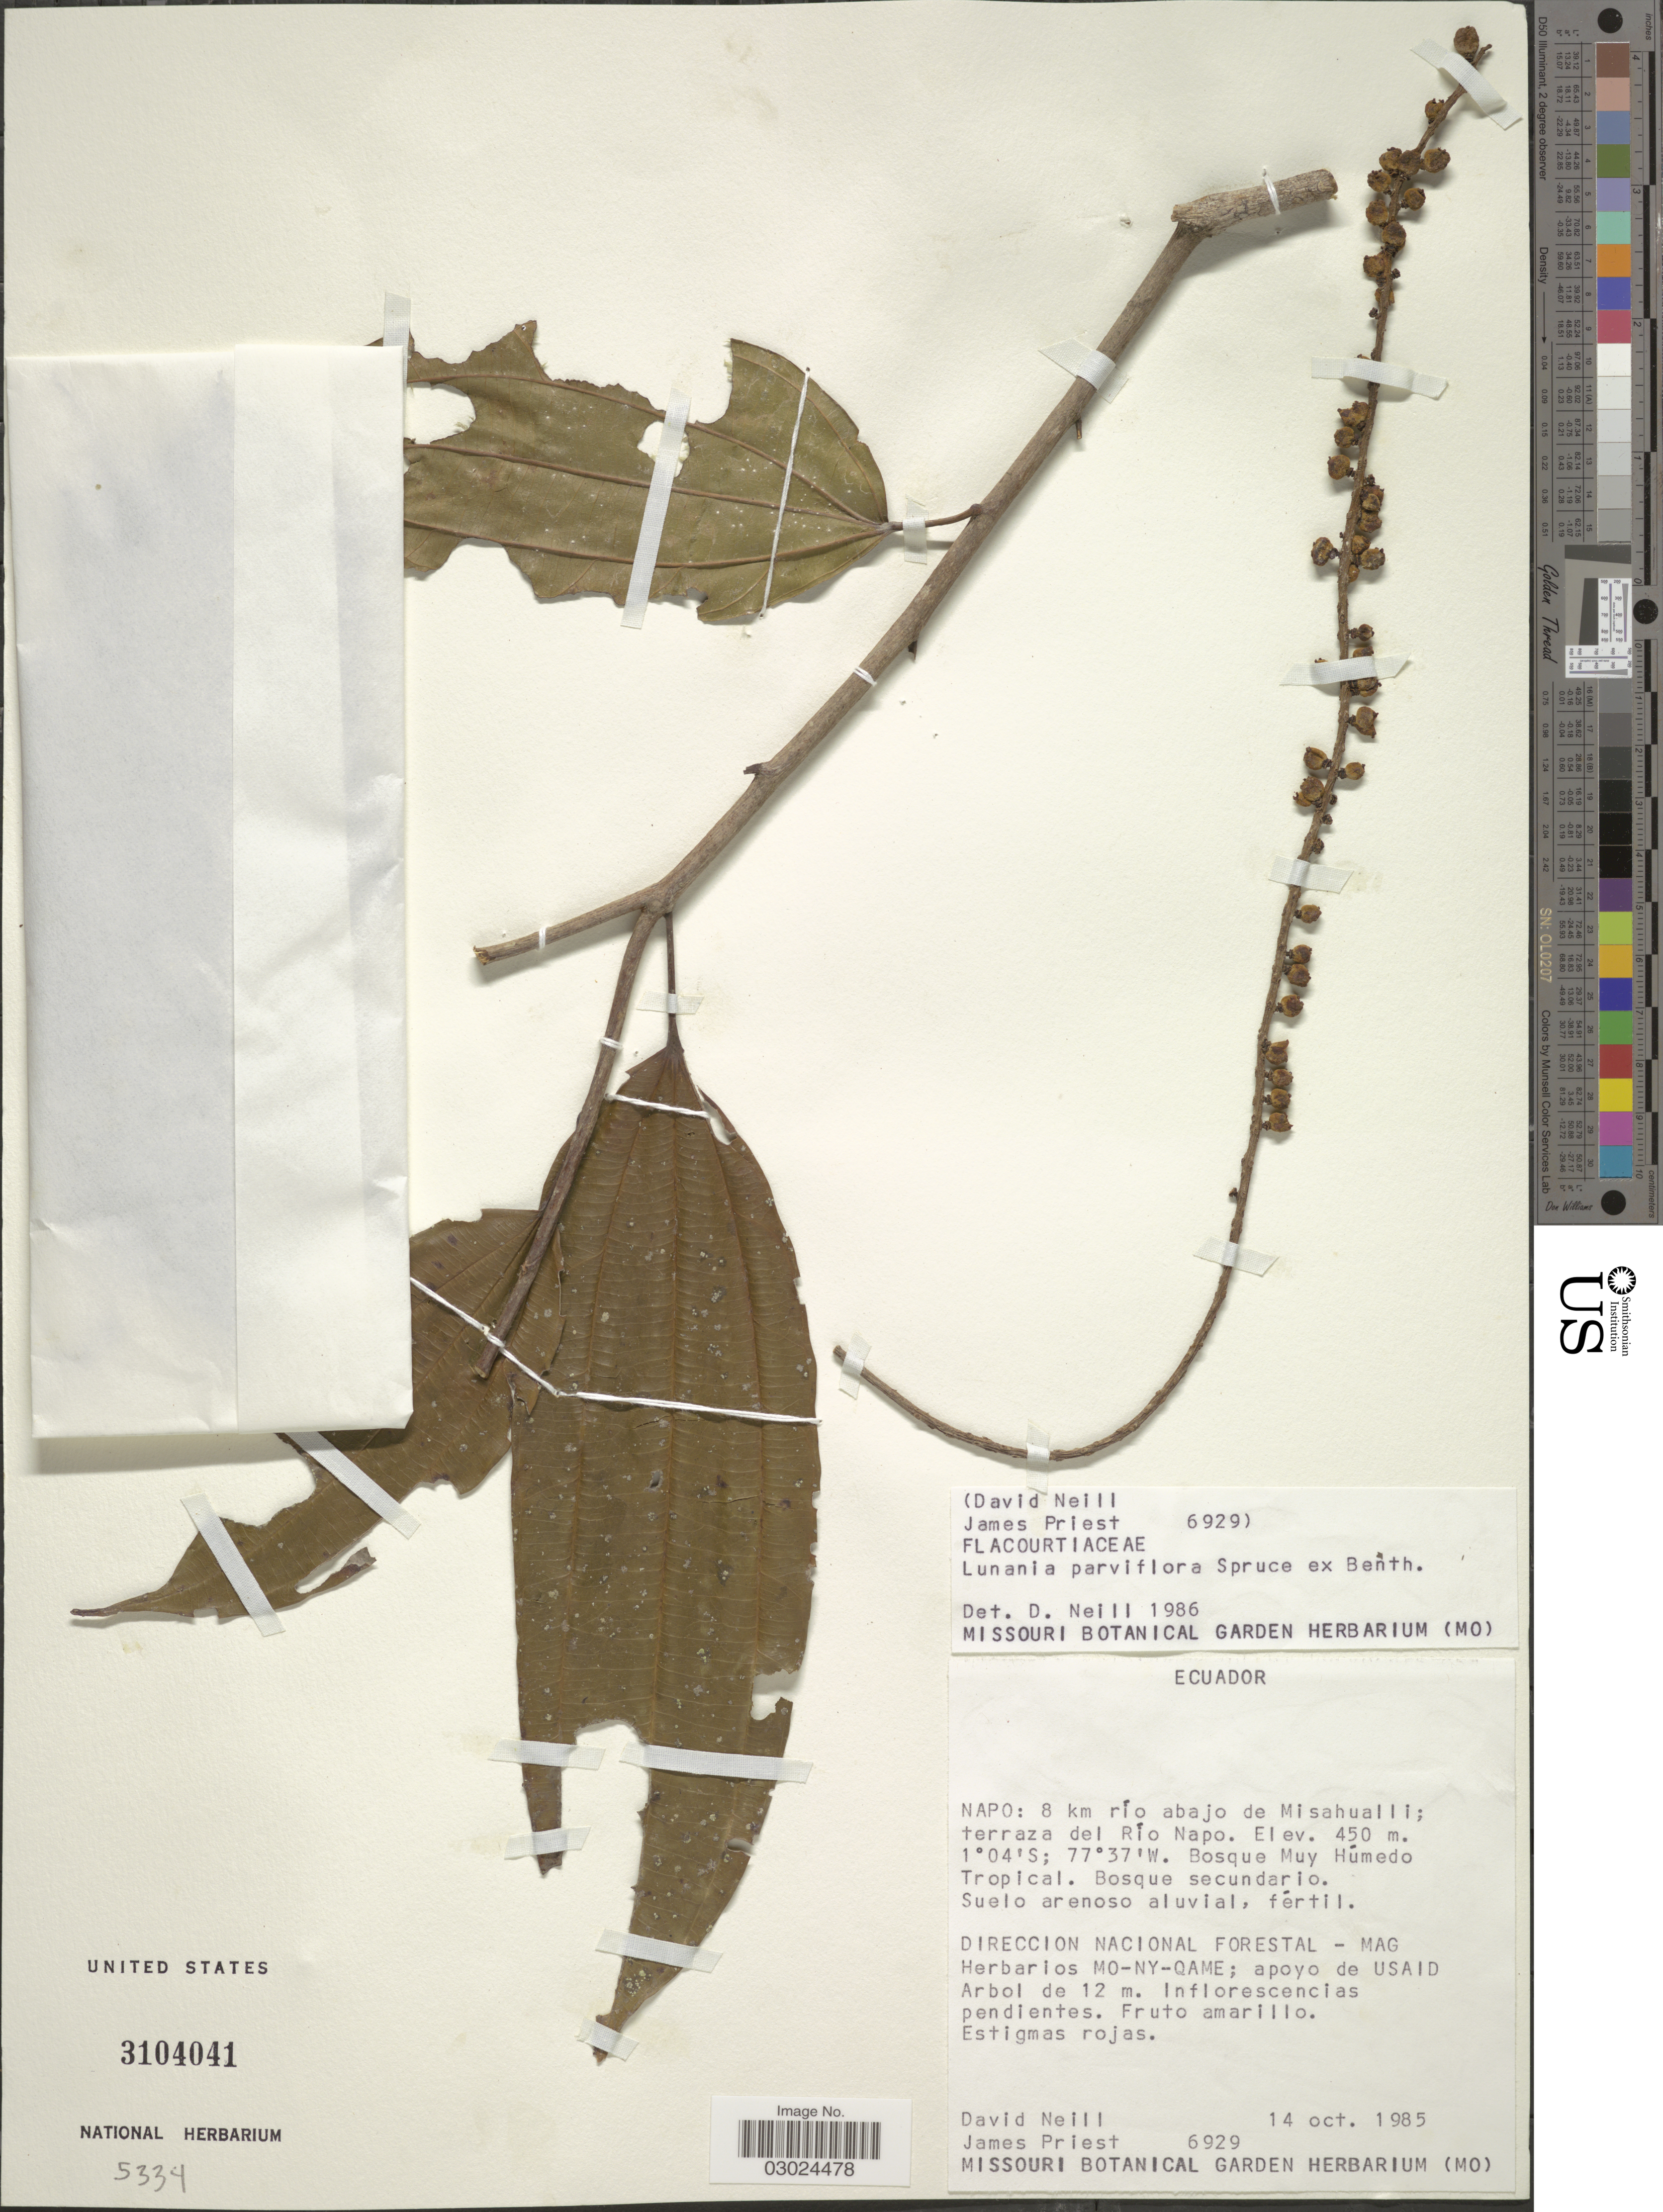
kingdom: Plantae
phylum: Tracheophyta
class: Magnoliopsida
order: Malpighiales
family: Salicaceae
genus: Lunania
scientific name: Lunania parviflora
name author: Spruce ex Benth.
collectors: D. Neill & J. Priest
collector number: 6929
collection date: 1985-10-14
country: Ecuador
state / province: Napo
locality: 8 km río abajo de Misahualli; terraza del Río Napo.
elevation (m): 450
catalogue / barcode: US 3104041